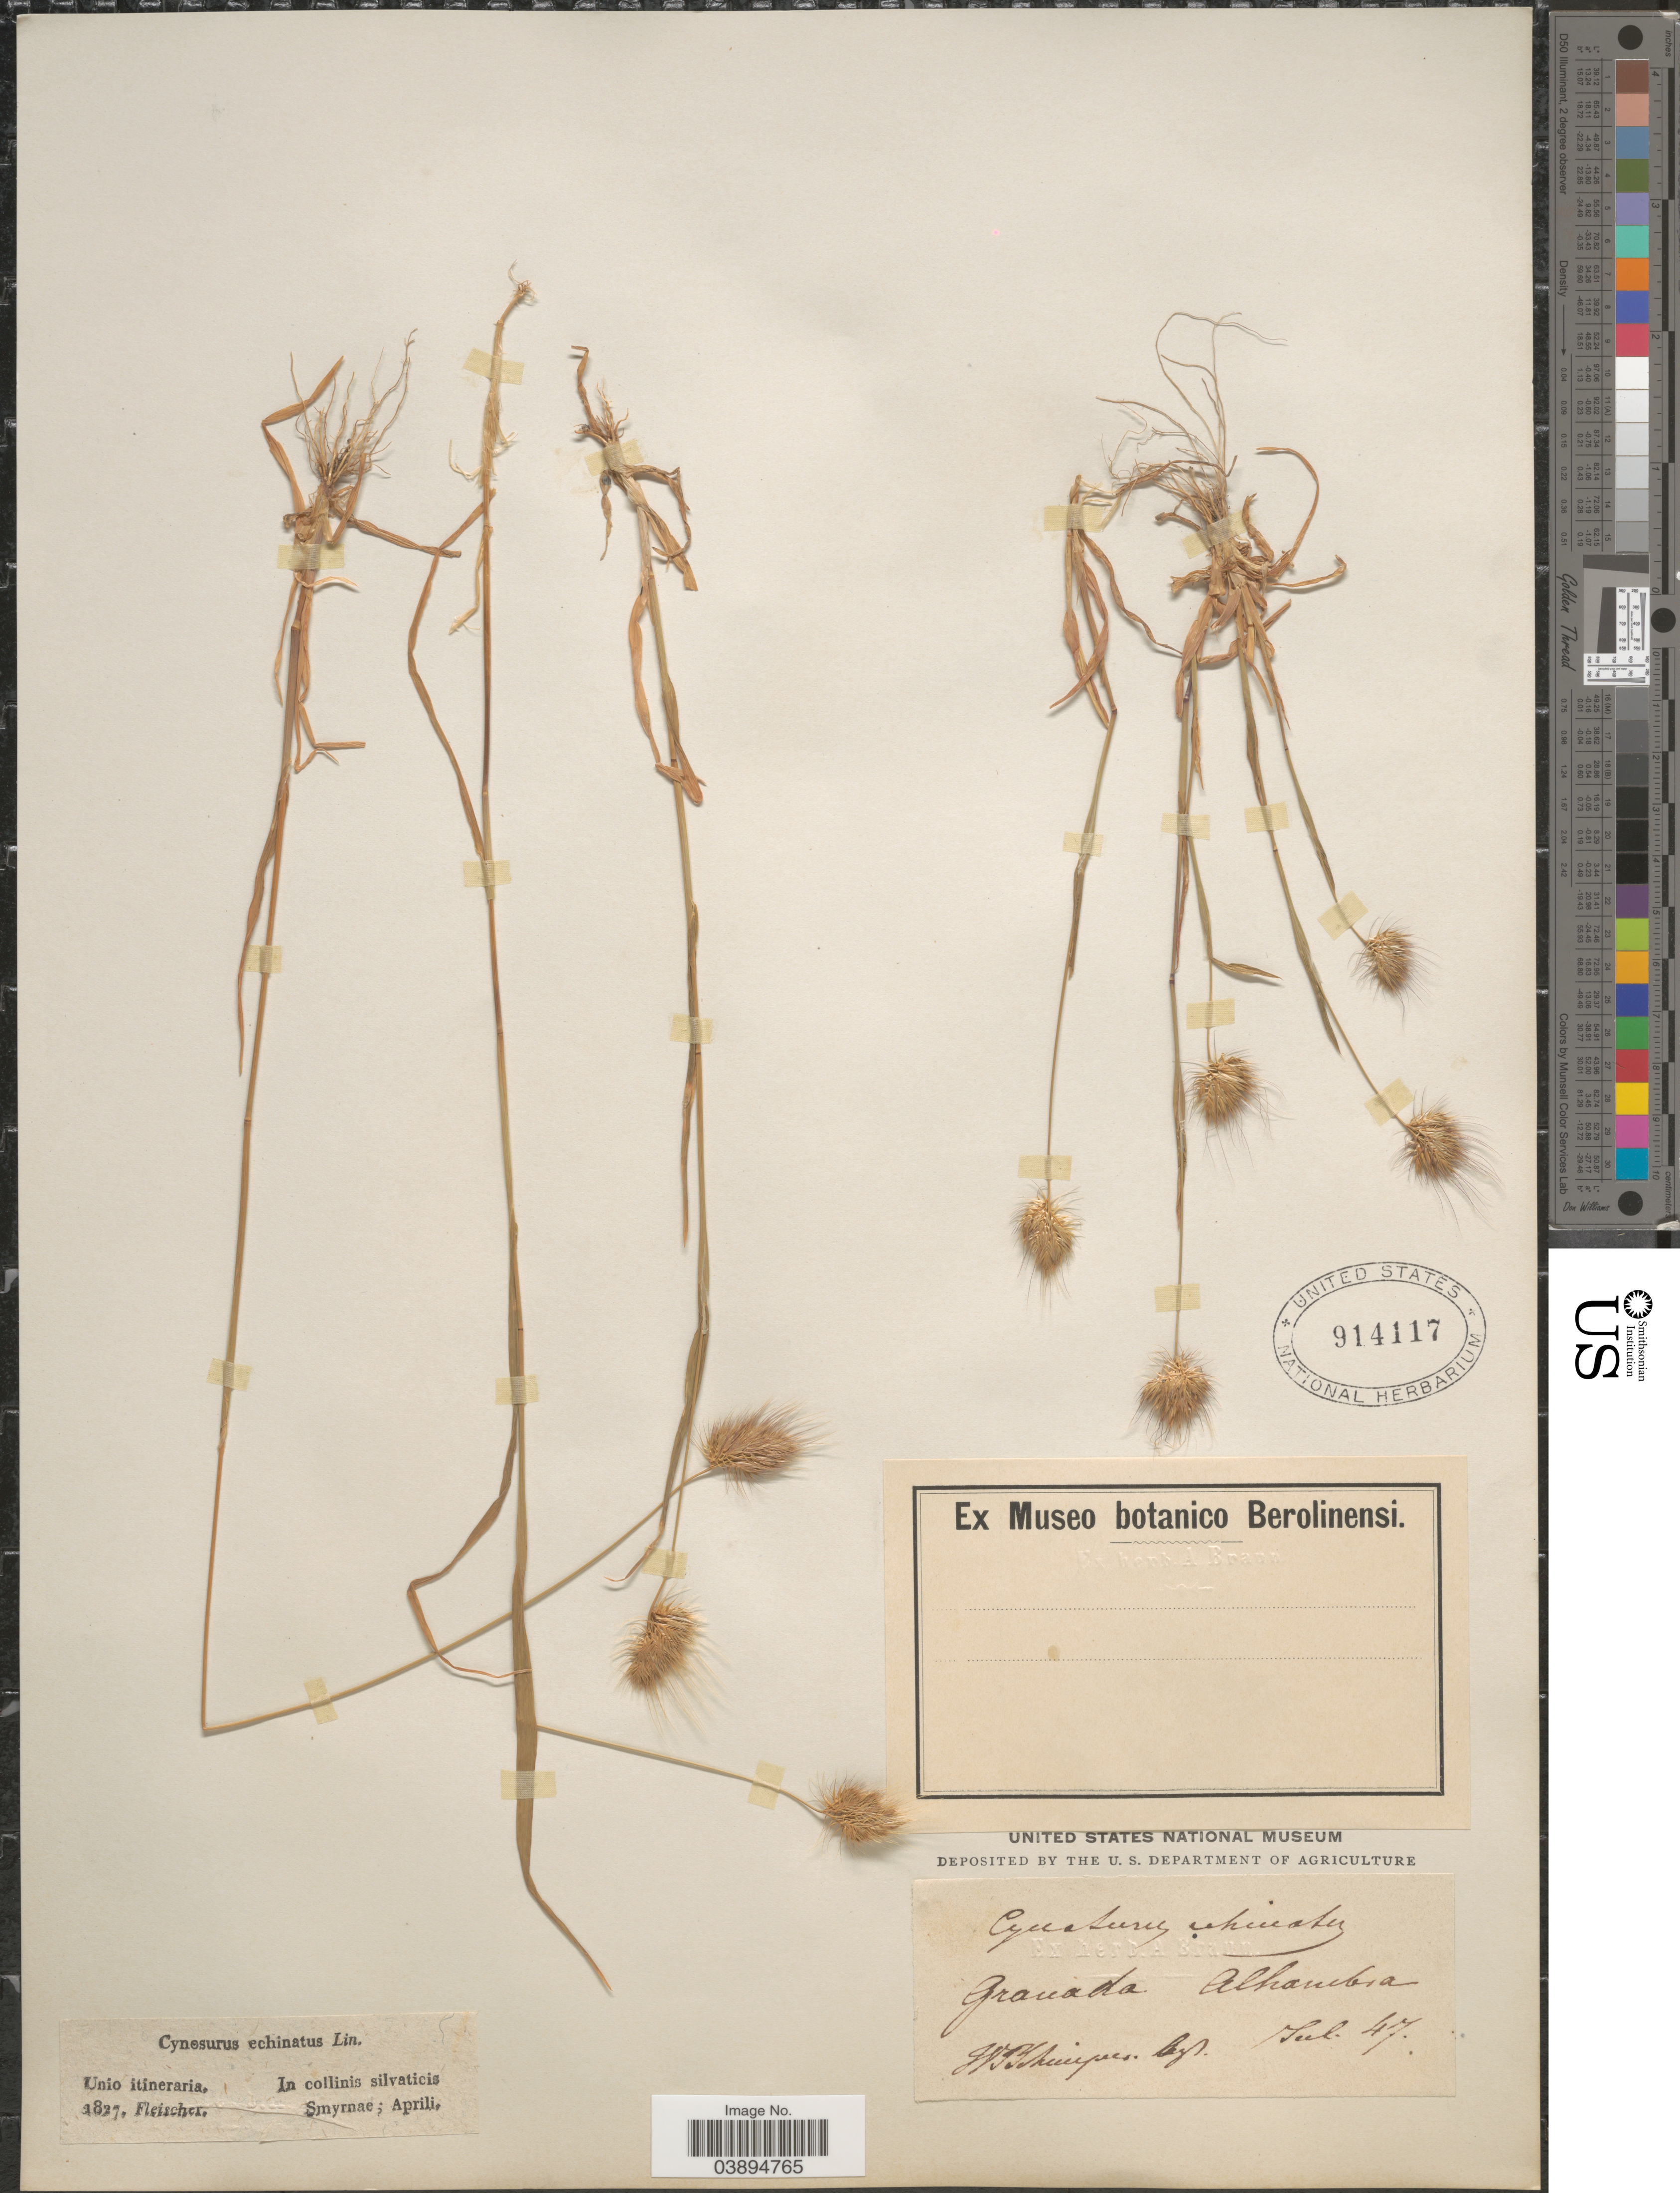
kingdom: Plantae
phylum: Tracheophyta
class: Liliopsida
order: Poales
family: Poaceae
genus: Cynosurus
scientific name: Cynosurus echinatus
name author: L.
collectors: W. P. Schimper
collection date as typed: Transcribed d/m/y: /7/47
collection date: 1847-07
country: Spain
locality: Granada Alhambra.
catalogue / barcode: US 914117